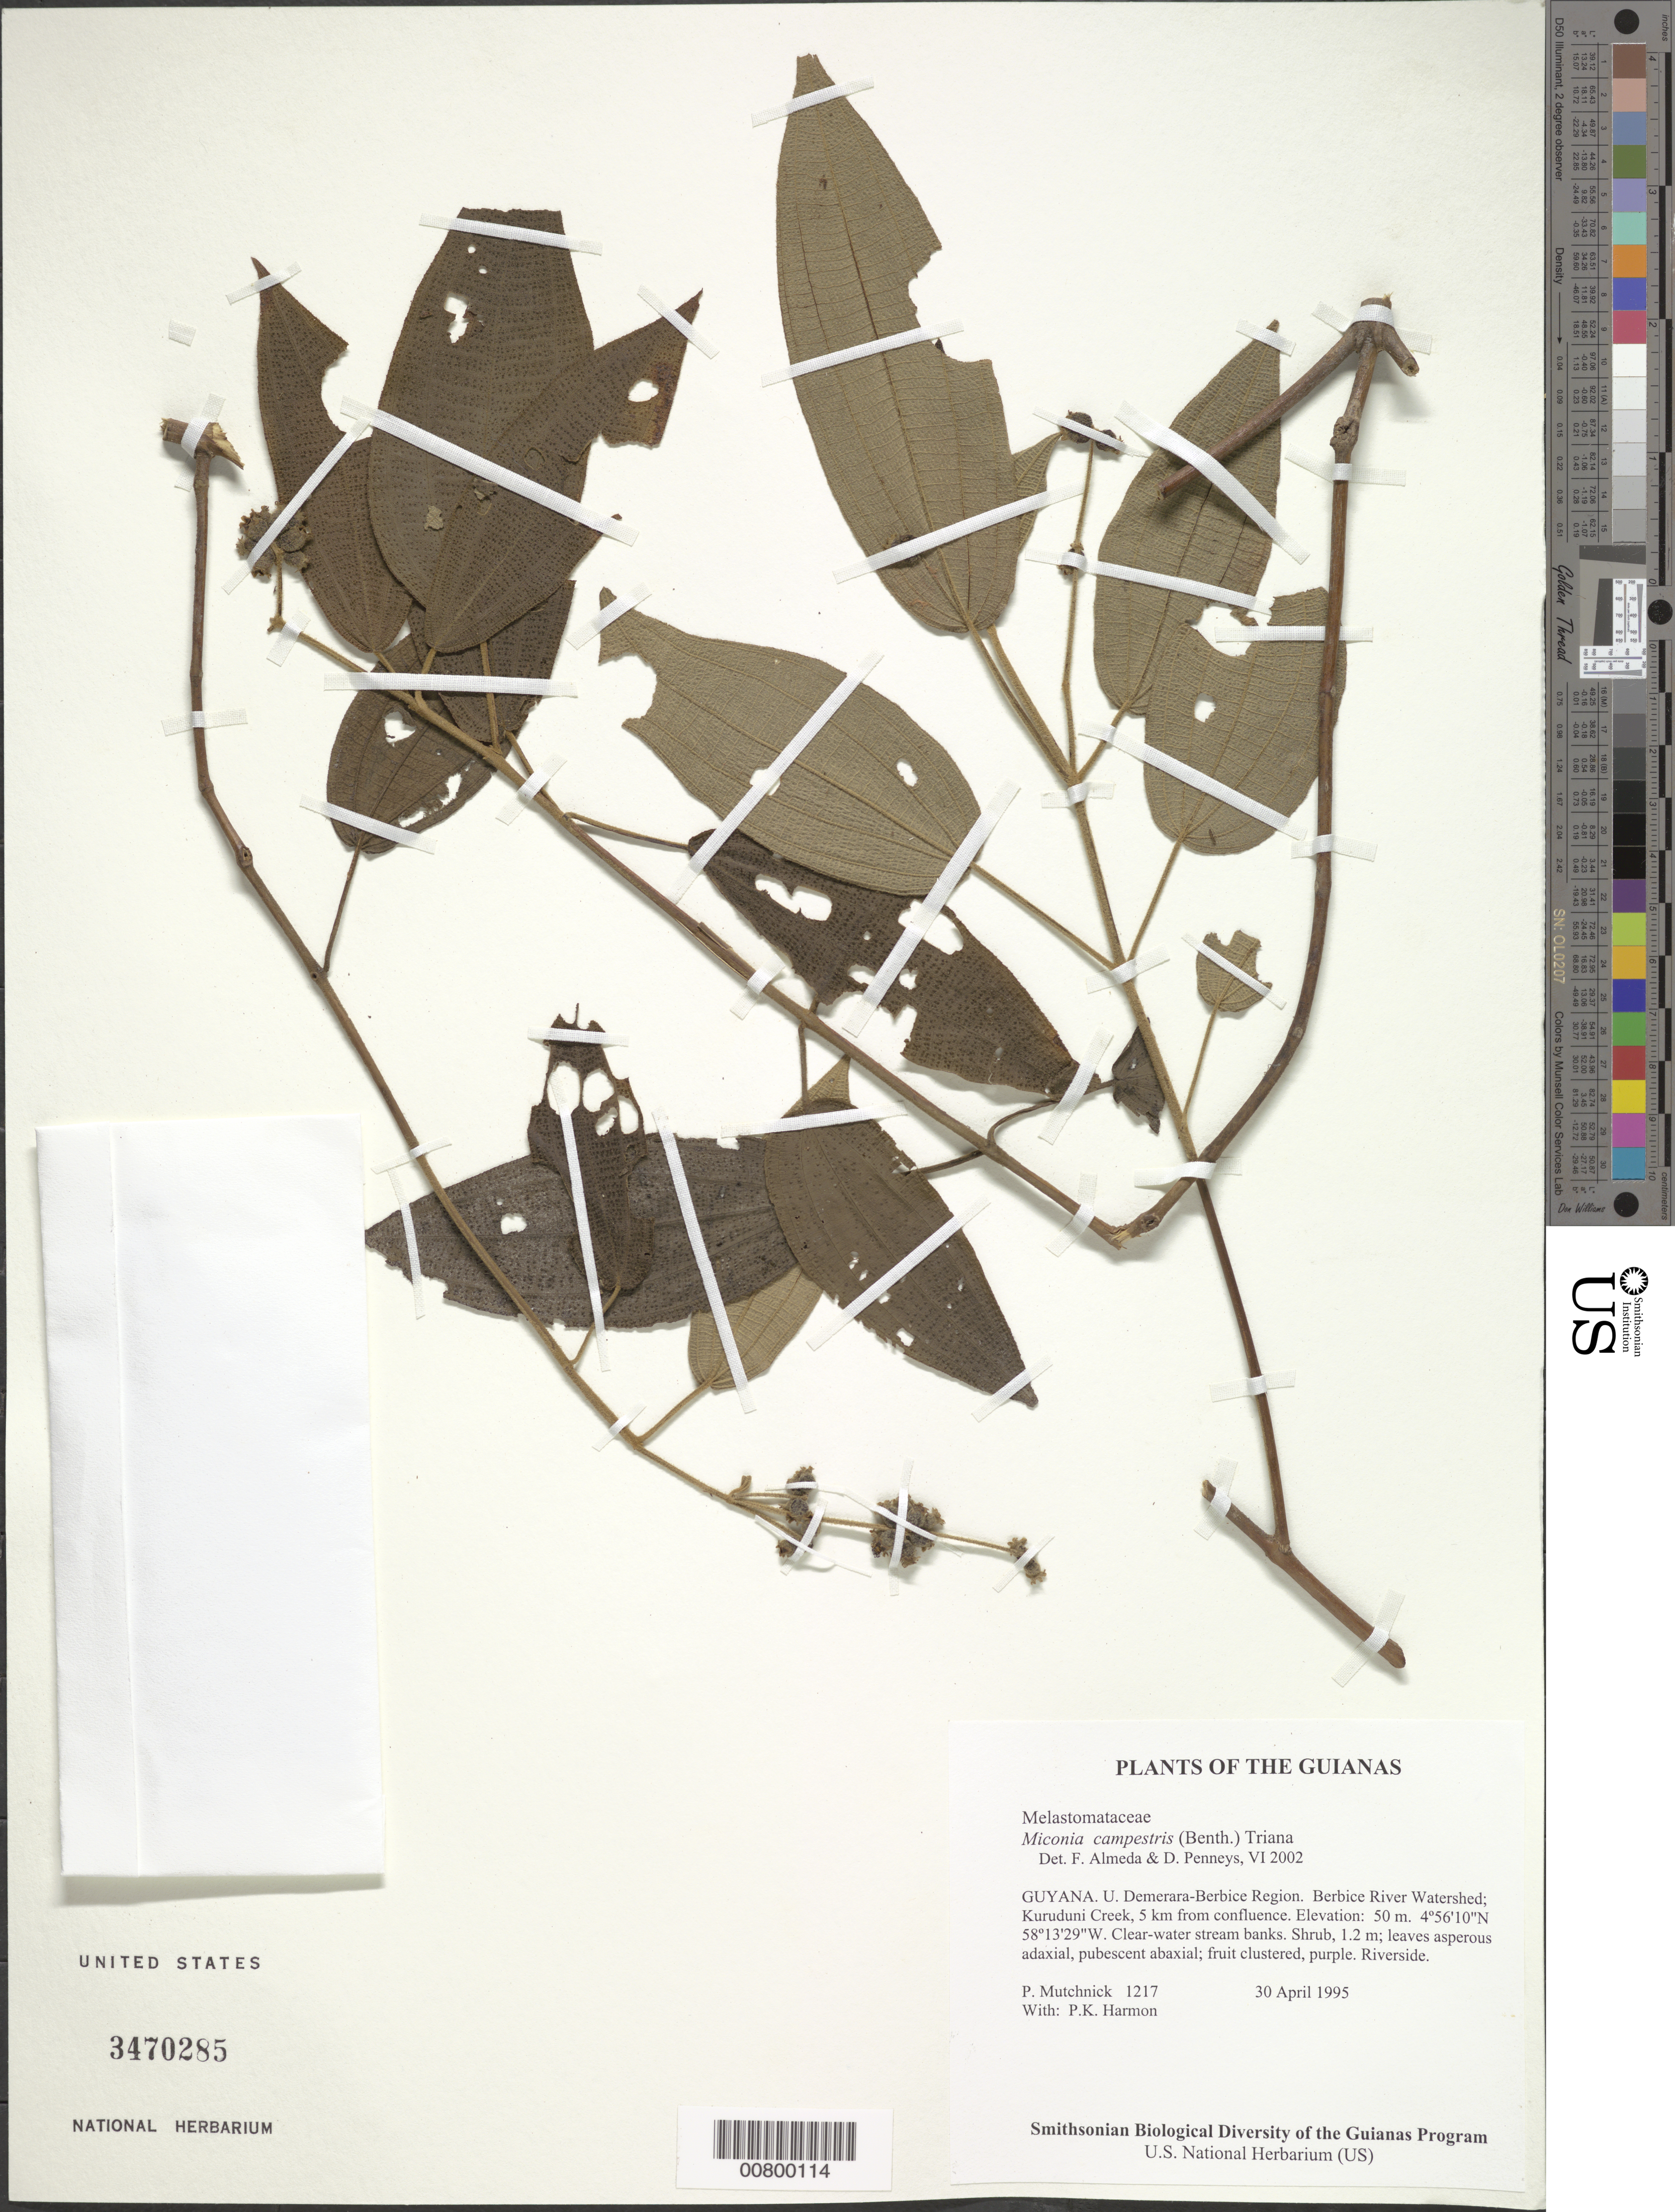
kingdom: Plantae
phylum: Tracheophyta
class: Magnoliopsida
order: Myrtales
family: Melastomataceae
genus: Miconia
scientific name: Miconia campestris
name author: (Benth.) Triana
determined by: Almeda, F.; Penneys, D. S.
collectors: P. Mutchnick & P. Harmon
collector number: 1217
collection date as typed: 30 April 1995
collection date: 1995-04-30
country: Guyana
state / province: U. Demerara-Berbice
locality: Berbice River Watershed; Kuruduni Creek, 5 km from confluence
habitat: Clear-water stream banks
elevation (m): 50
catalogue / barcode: US 3470285